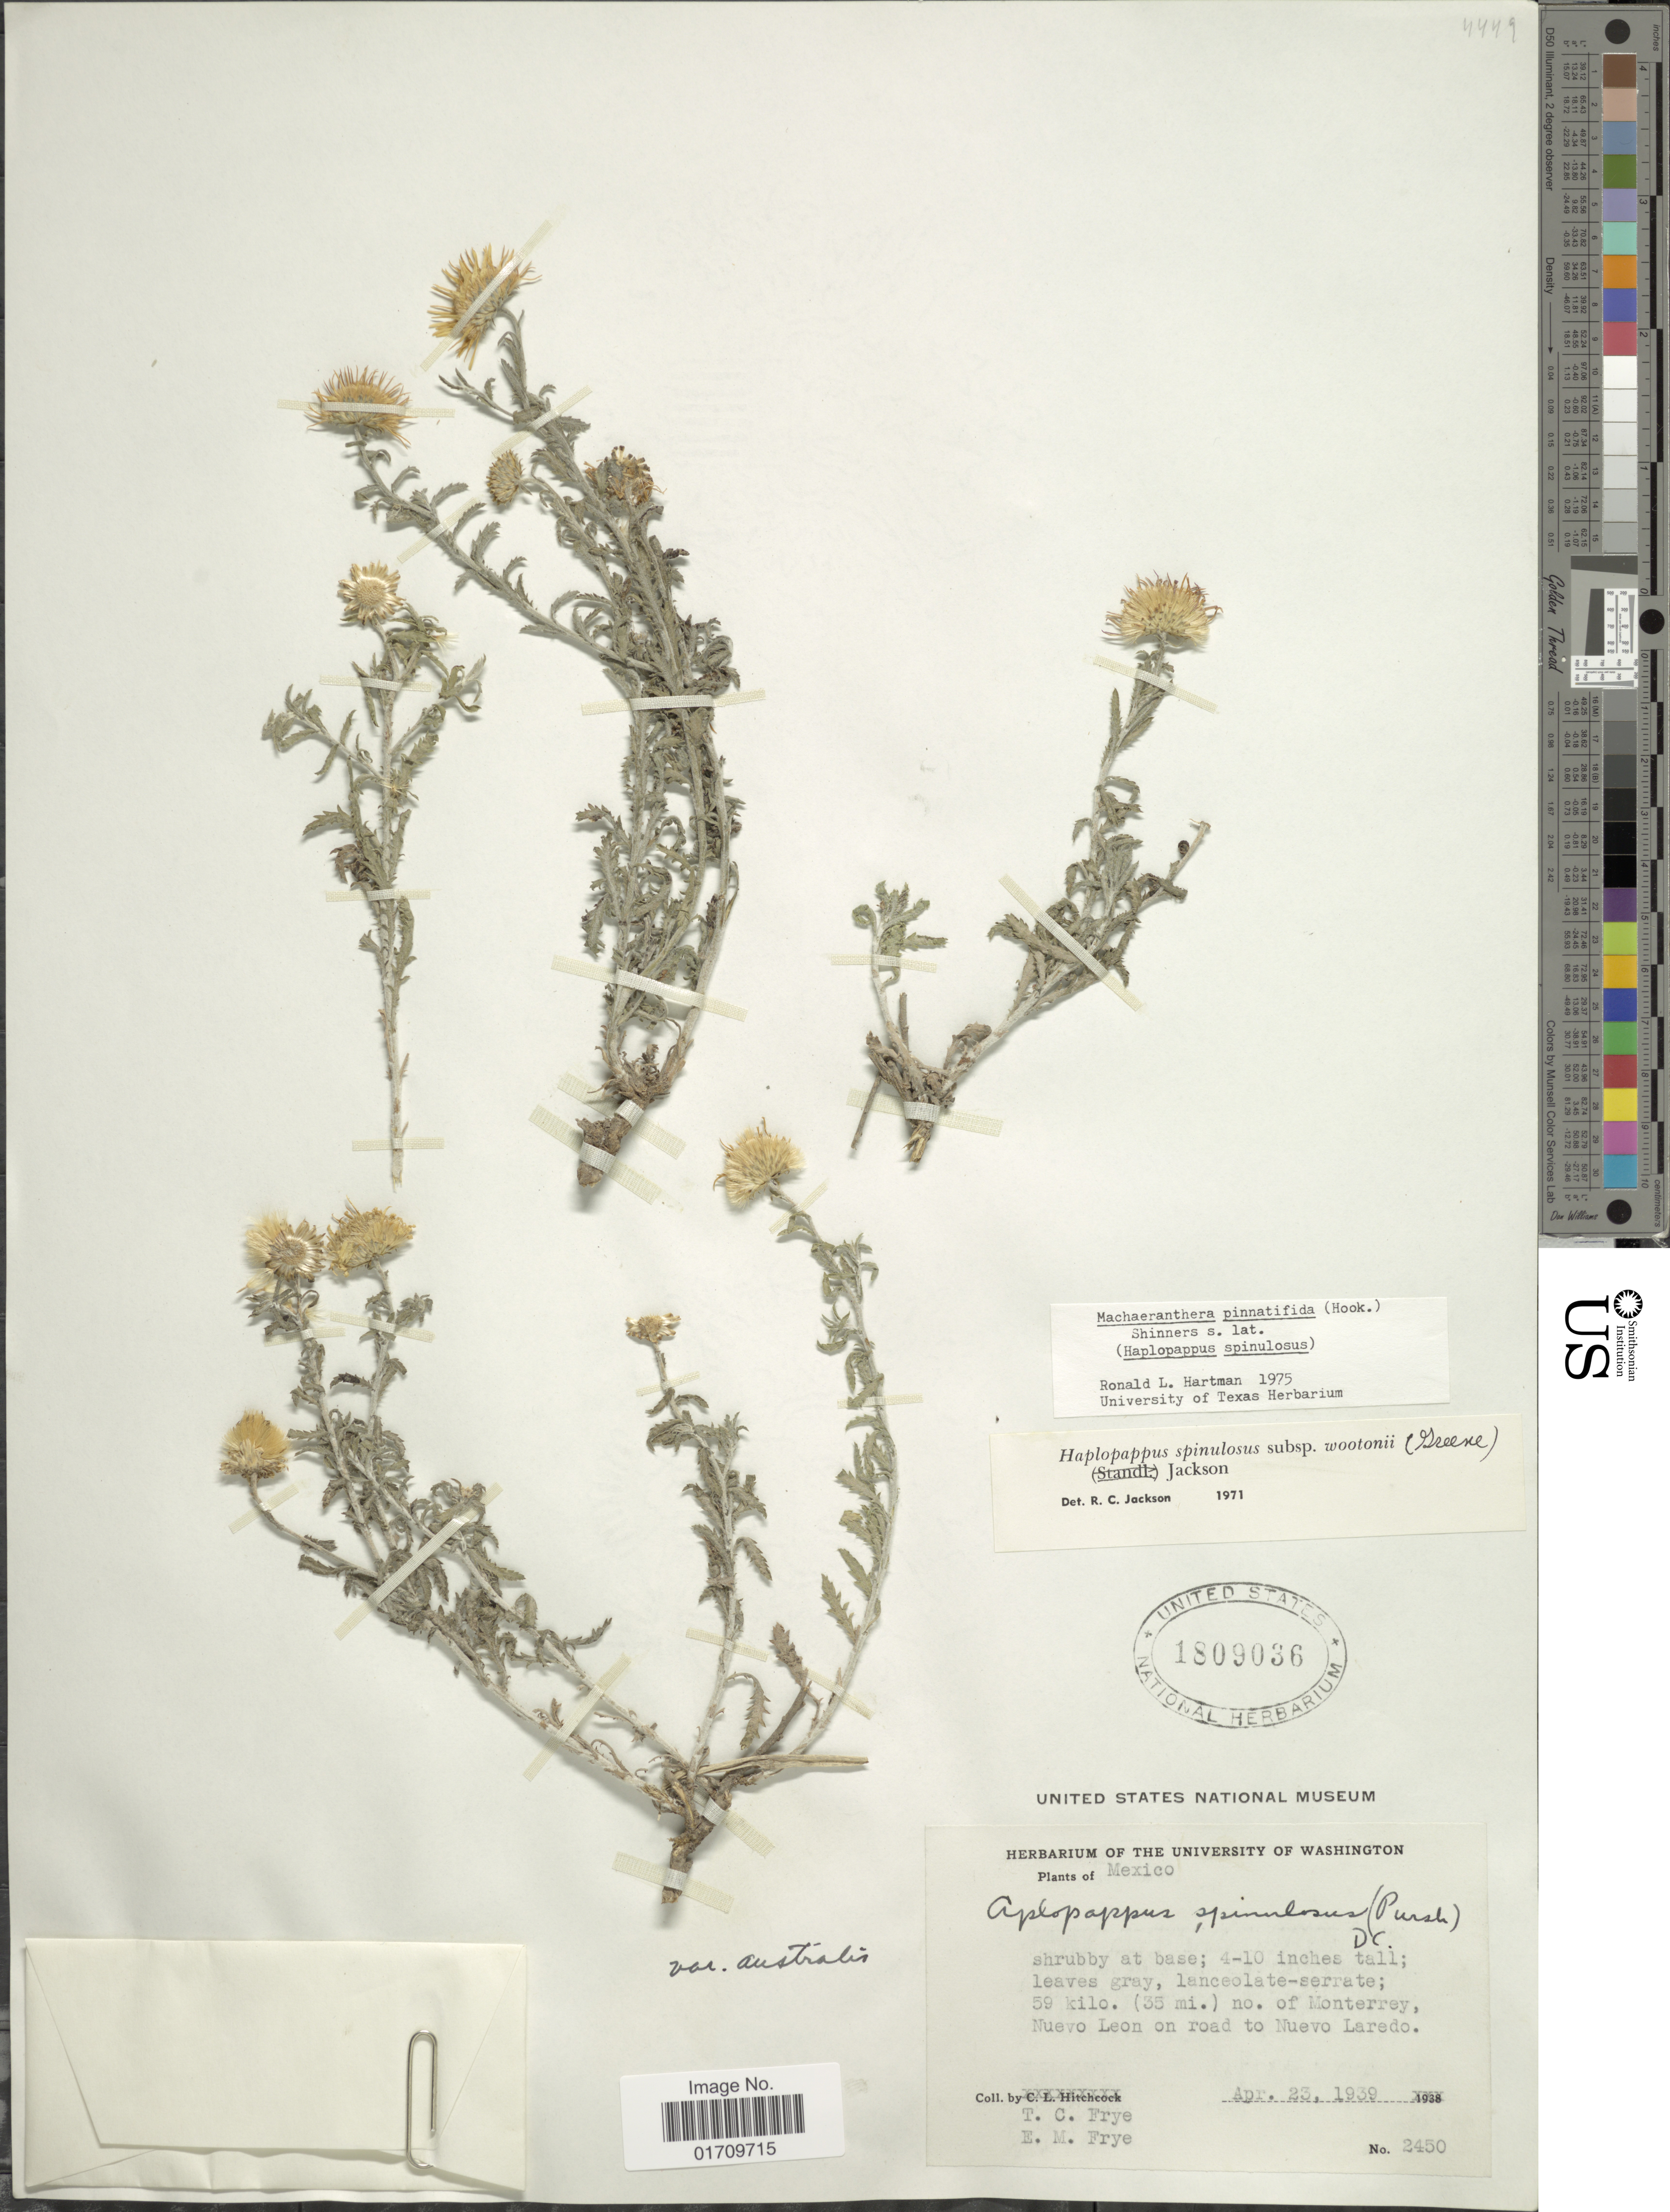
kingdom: Plantae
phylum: Tracheophyta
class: Magnoliopsida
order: Asterales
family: Asteraceae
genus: Machaeranthera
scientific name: Machaeranthera pinnatifida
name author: (Hook.) Shinners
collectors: T. C. Frye & E. Frye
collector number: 2450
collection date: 1939-04-23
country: Mexico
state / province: Nuevo León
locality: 59 kilo. (35 mi.) no. of Monterrey, Nuevo Leon on road to Nuevo Laredo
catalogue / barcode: US 1809036